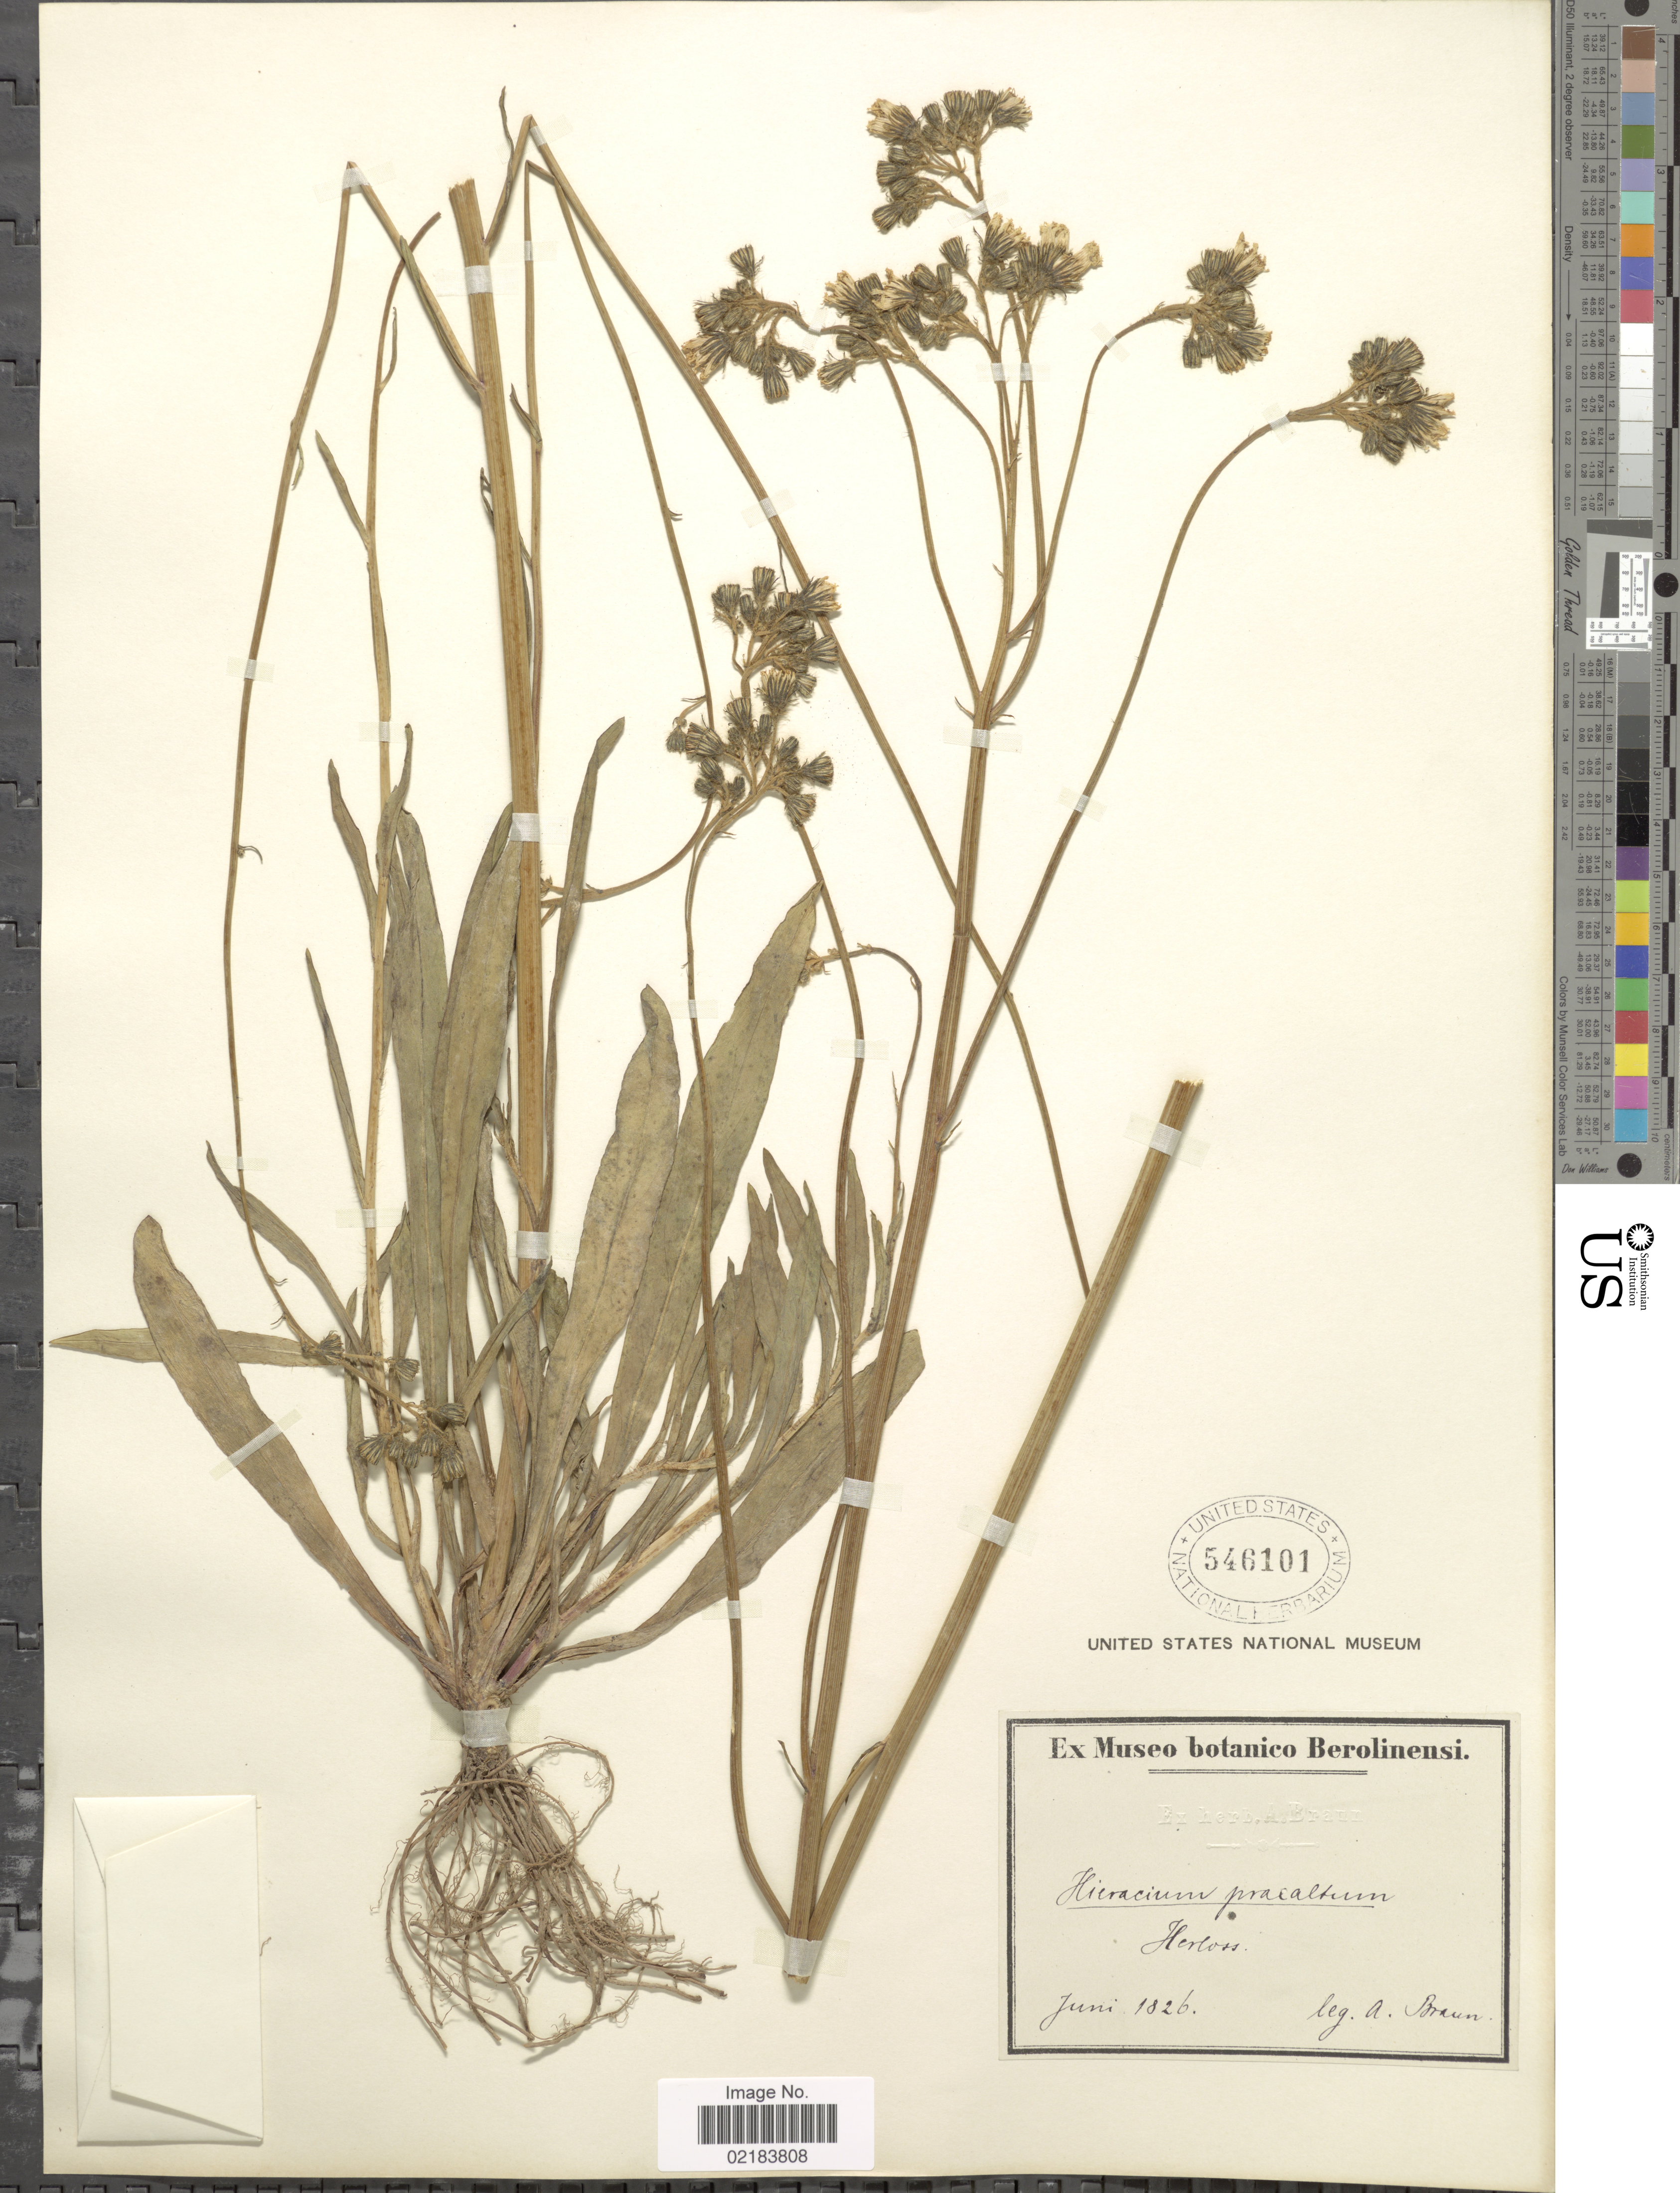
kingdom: Plantae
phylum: Tracheophyta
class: Magnoliopsida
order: Asterales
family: Asteraceae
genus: Pilosella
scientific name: Pilosella piloselloides subsp. praealta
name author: (Gochnat) S. Bräut. & Greuter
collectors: A. Braun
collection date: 1826-06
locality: Herloss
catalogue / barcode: US 546101